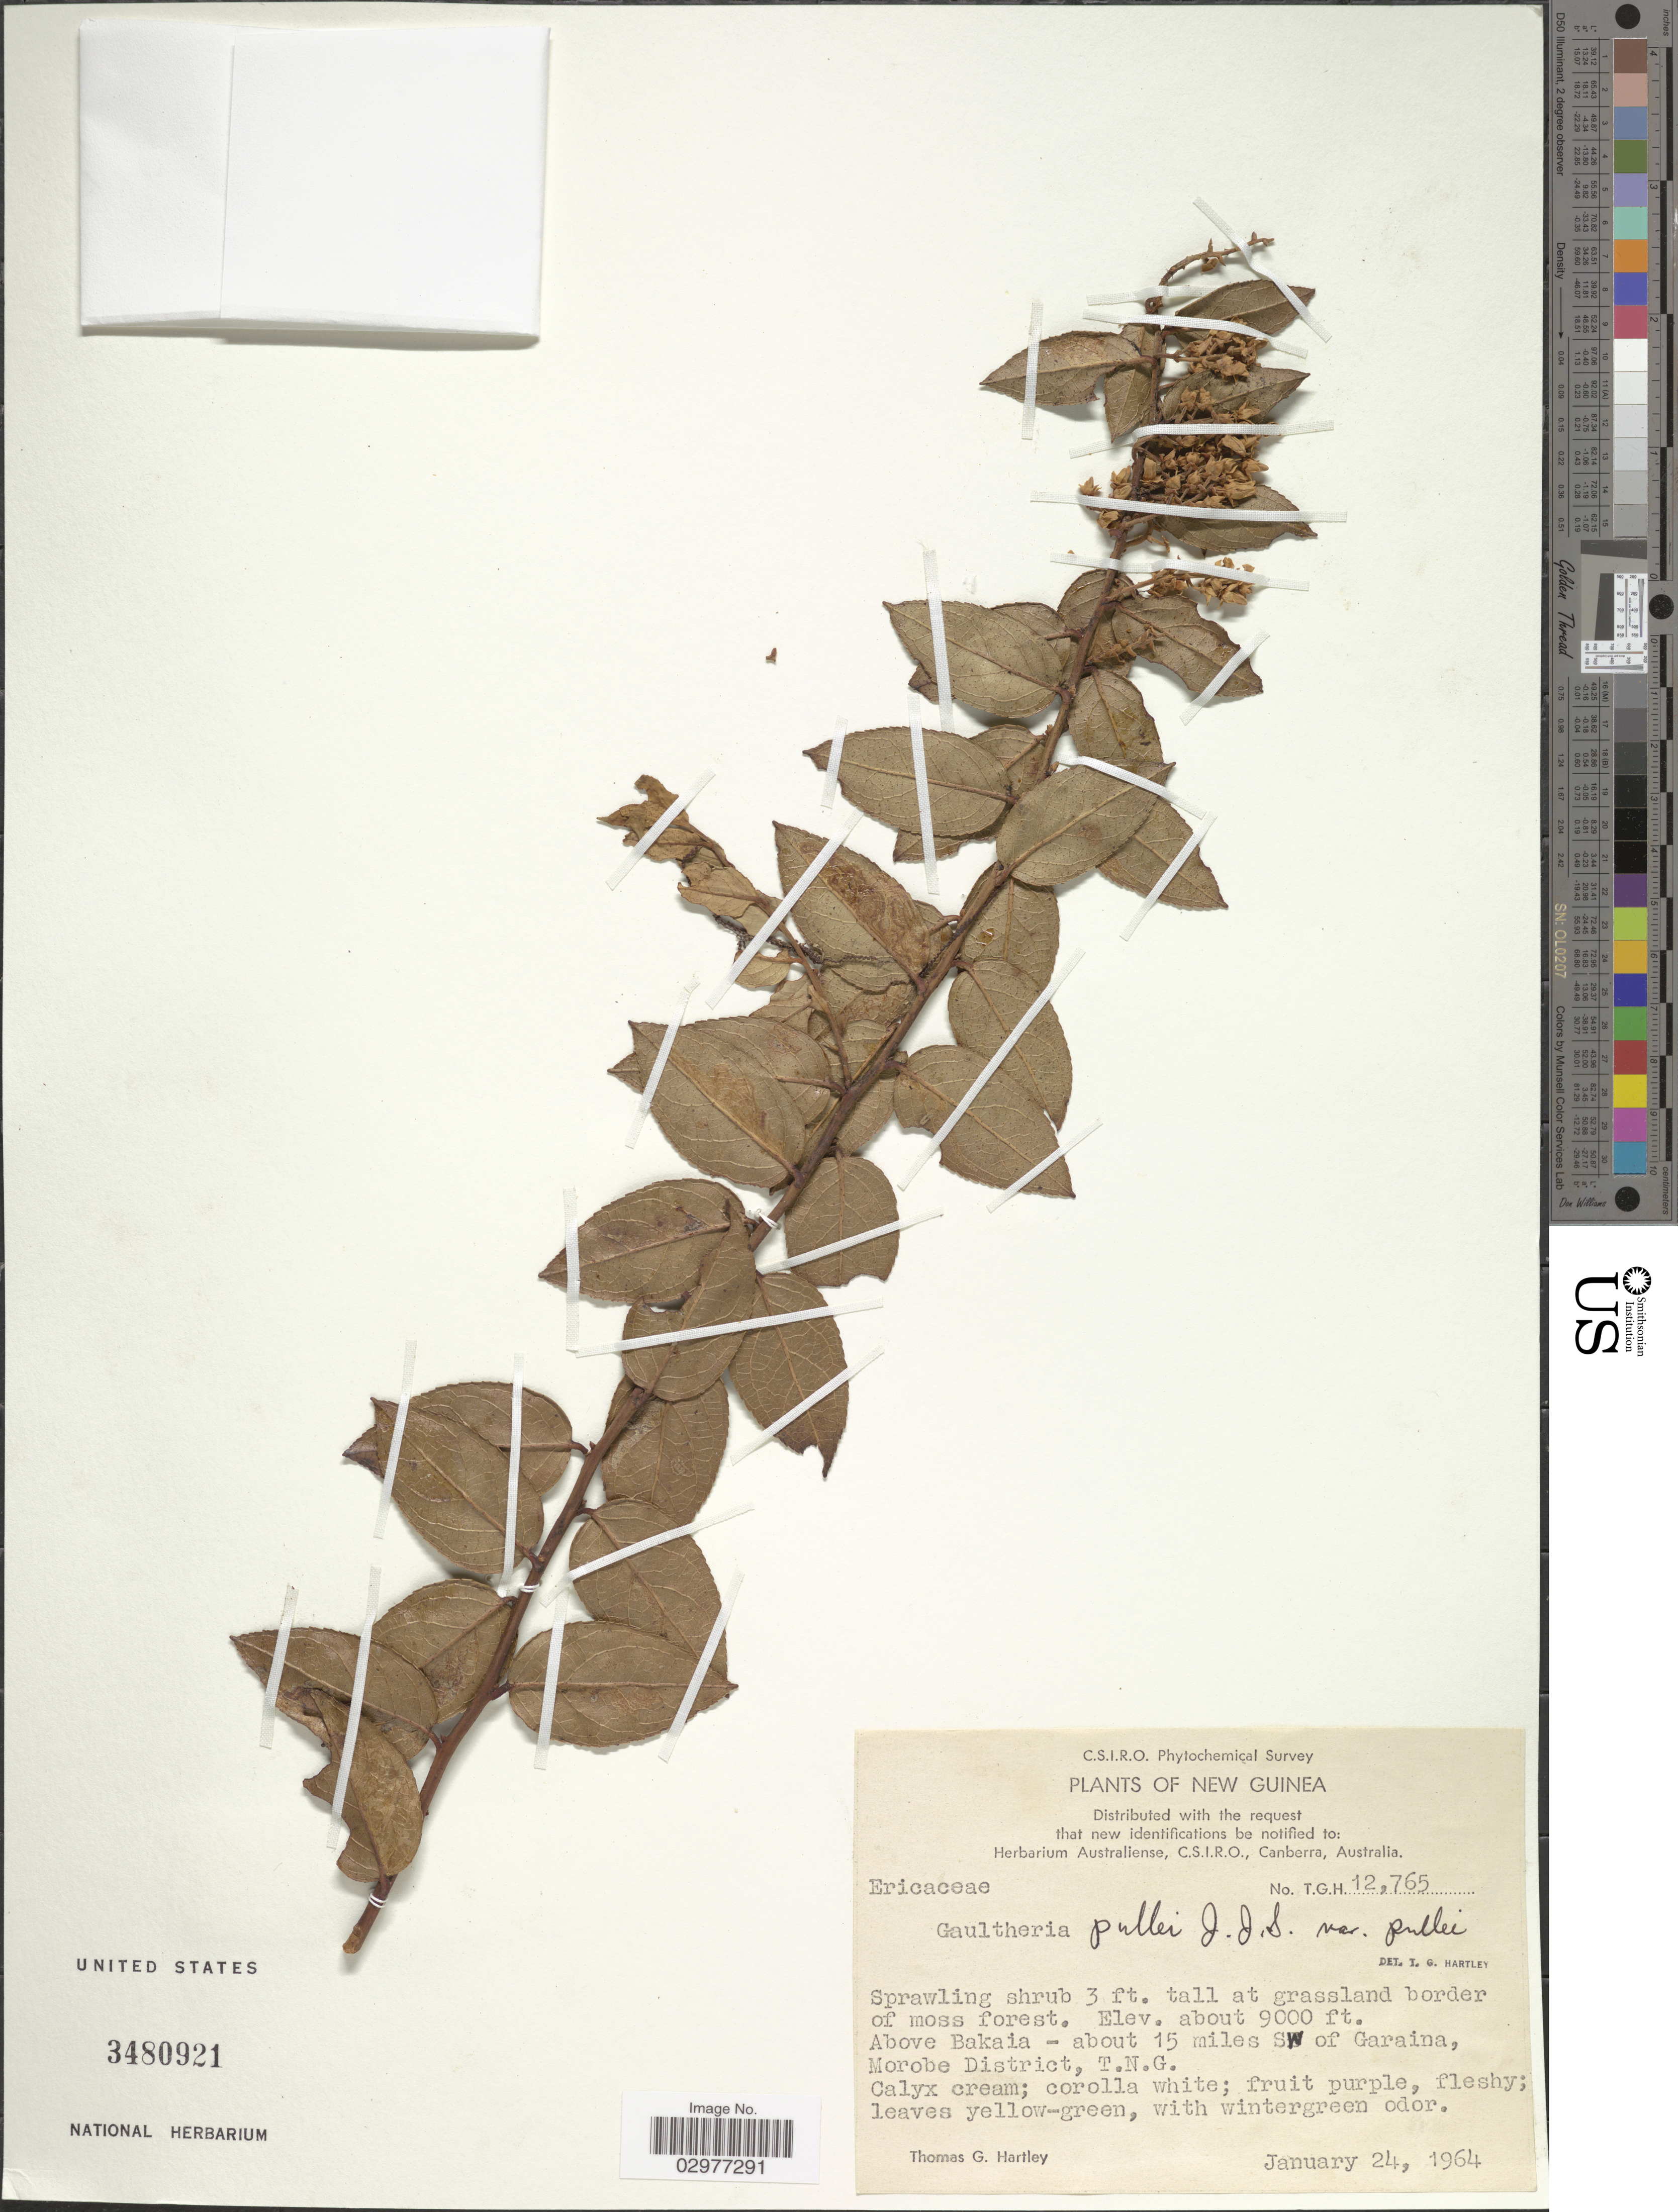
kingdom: Plantae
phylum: Tracheophyta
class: Magnoliopsida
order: Ericales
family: Ericaceae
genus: Gaultheria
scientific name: Gaultheria pullei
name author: J.J. Sm.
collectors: T. G. Hartley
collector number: T.G.H. 12765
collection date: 1964-01-24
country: Papua New Guinea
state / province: Morobe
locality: New Guinea. Above Bakaia - about 15 miles SW of Garaina, Morobe District, T.N.G.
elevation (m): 2743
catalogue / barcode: US 3480921